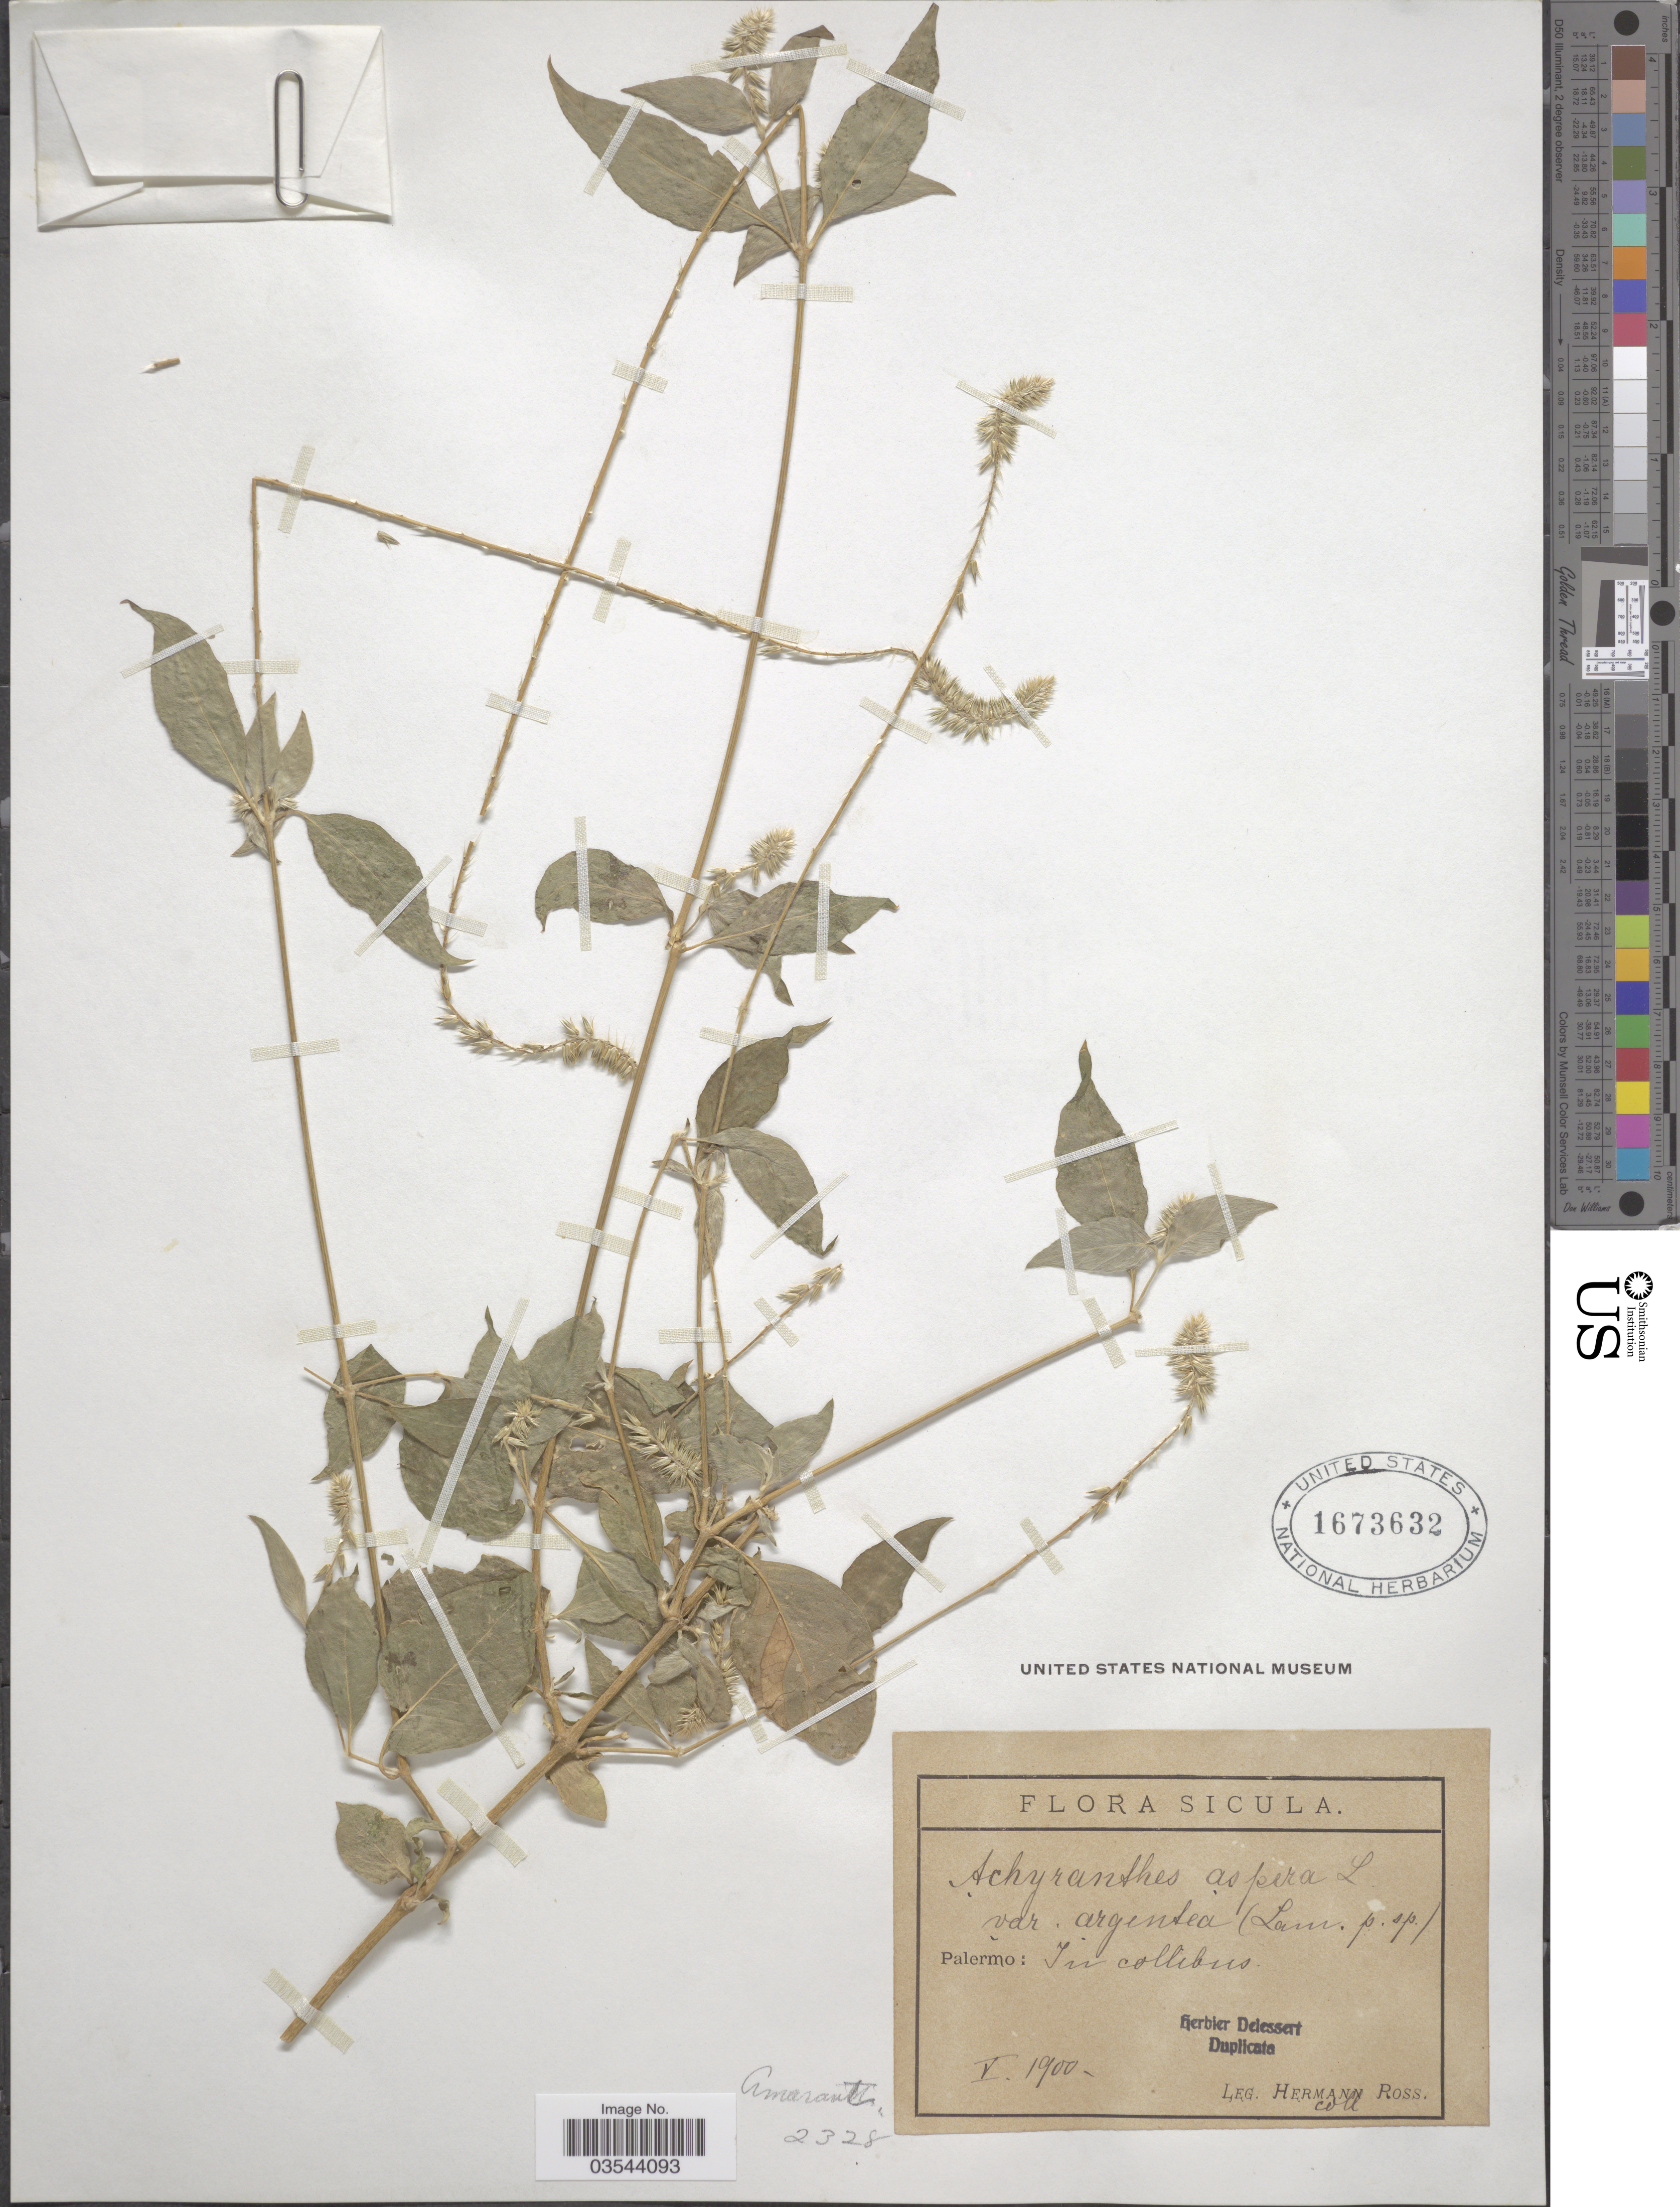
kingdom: Plantae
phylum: Tracheophyta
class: Magnoliopsida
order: Caryophyllales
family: Amaranthaceae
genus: Achyranthes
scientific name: Achyranthes aspera var. argentea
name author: (Lam.) Boiss.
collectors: H. Ross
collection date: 1900-05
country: Italy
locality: Sicula. Palermo: In collibus.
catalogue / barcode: US 1673632